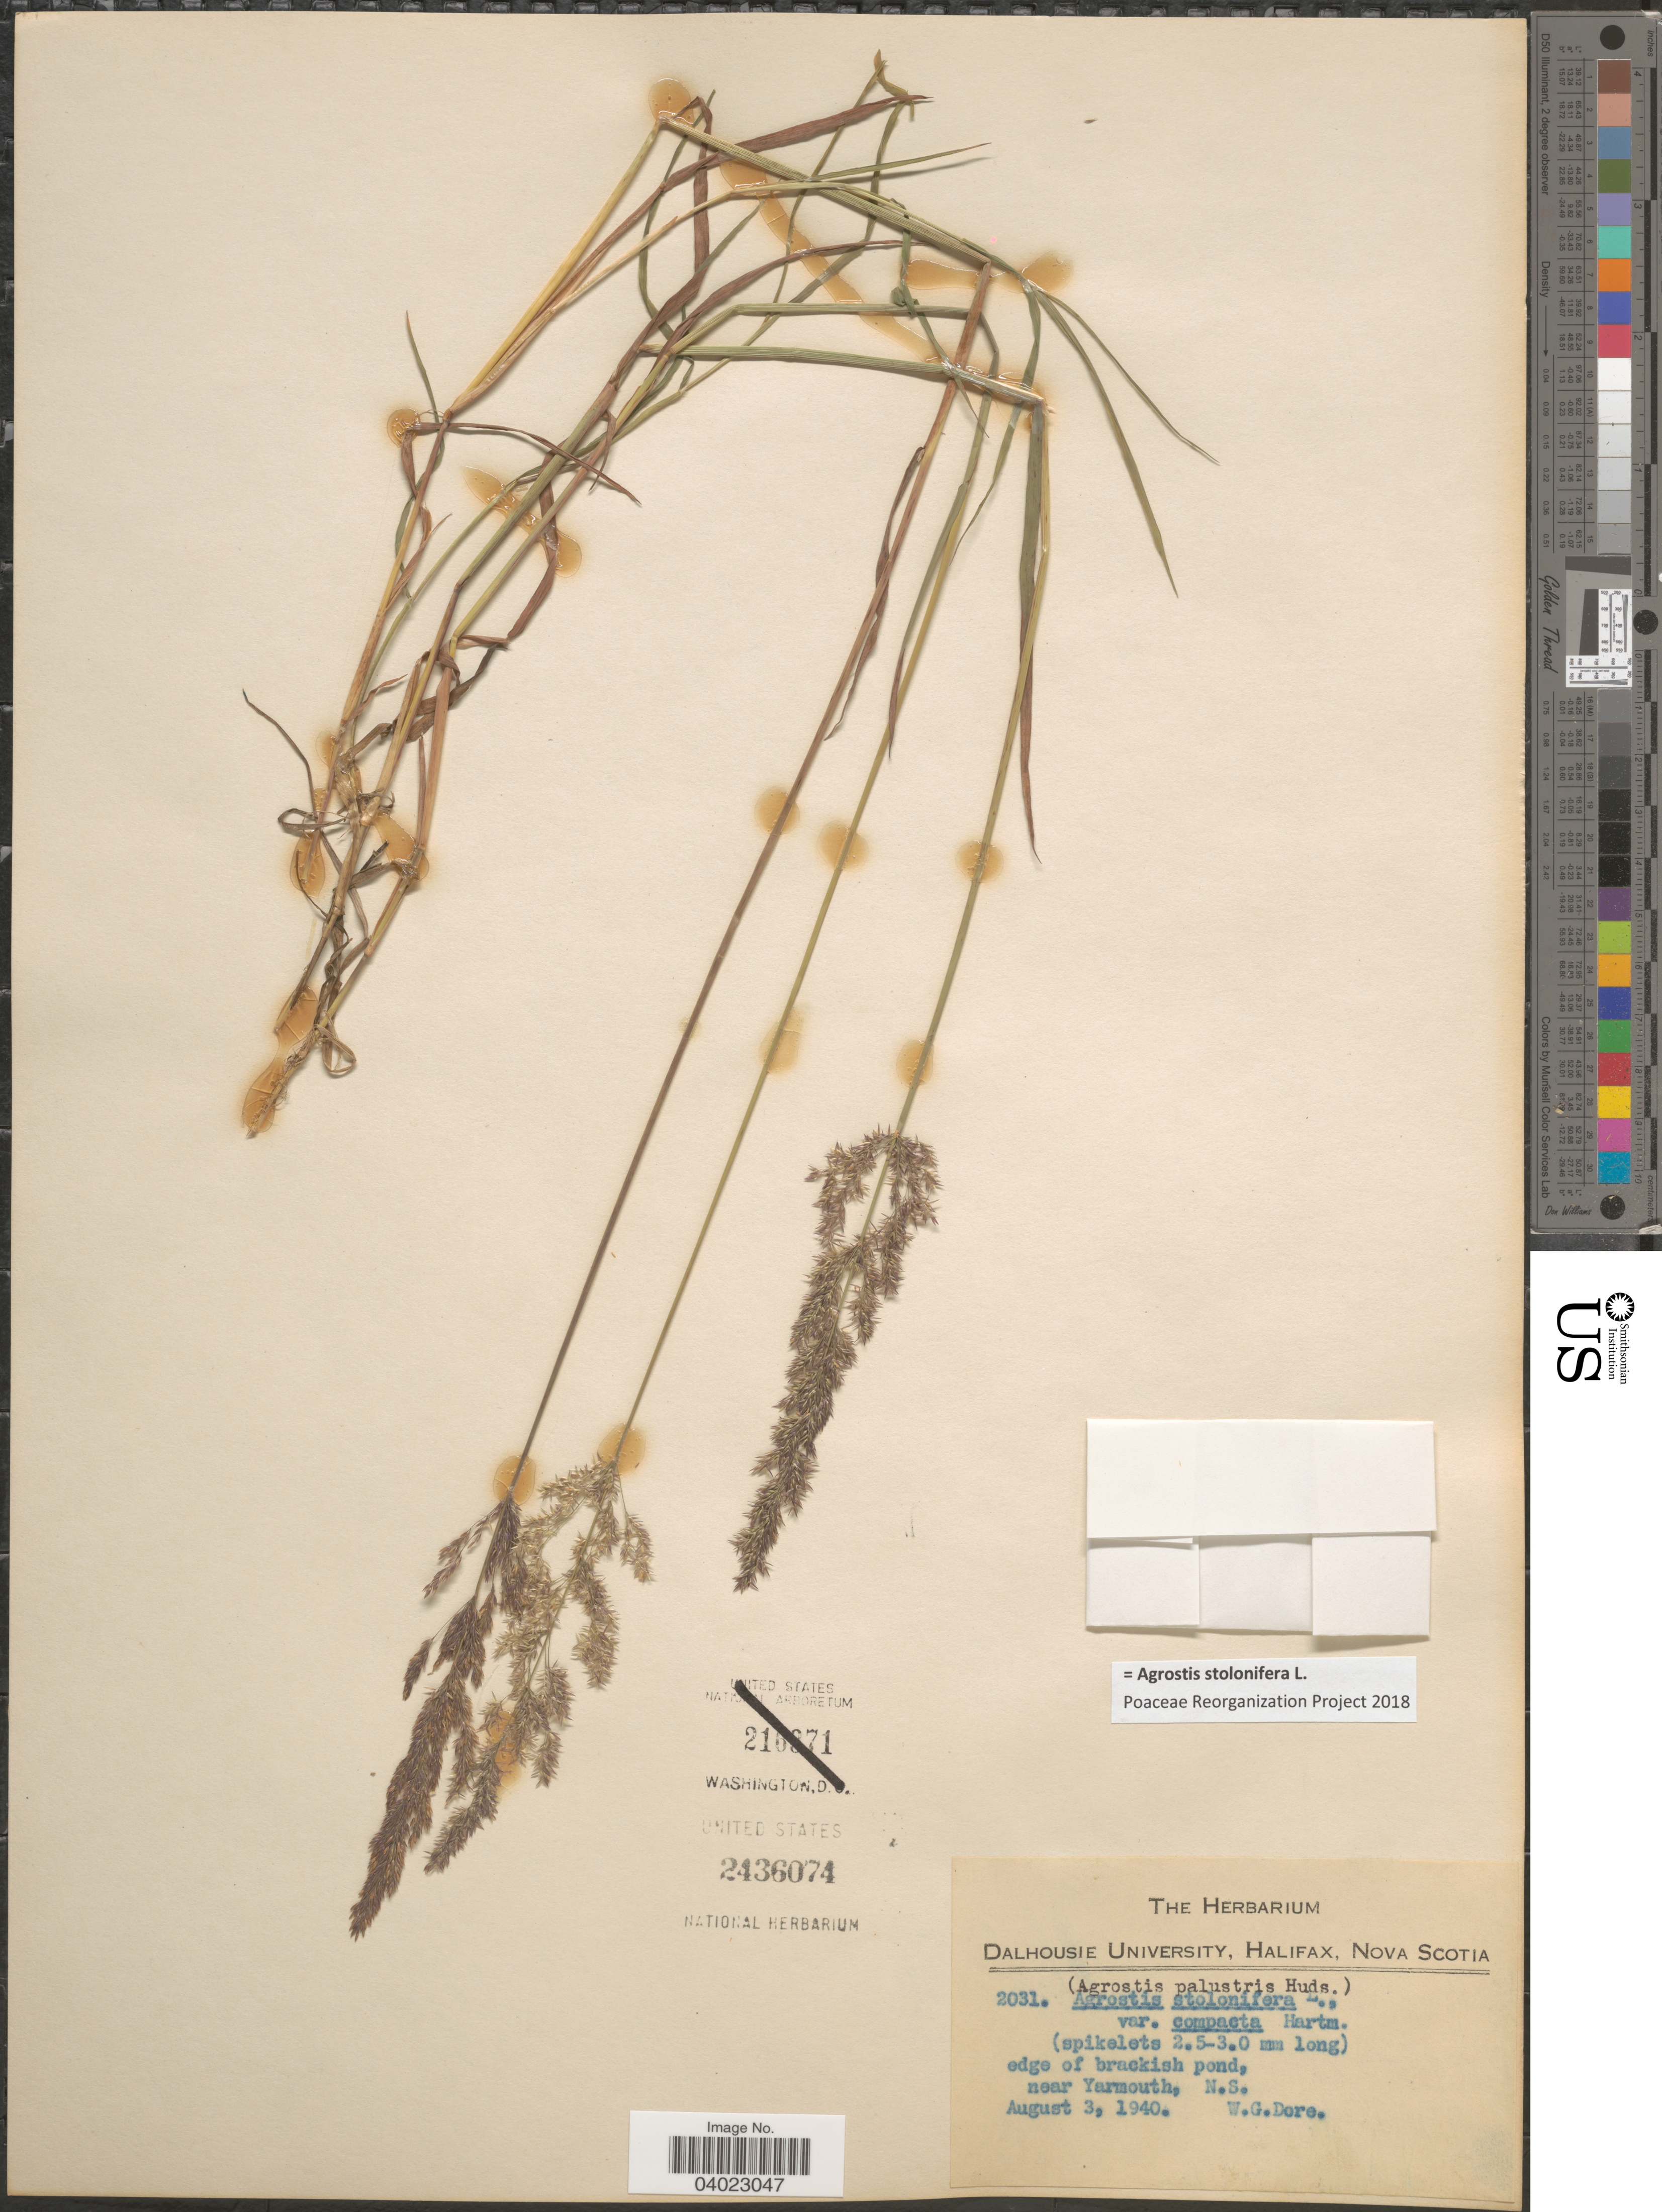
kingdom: Plantae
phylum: Tracheophyta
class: Liliopsida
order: Poales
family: Poaceae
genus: Agrostis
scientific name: Agrostis stolonifera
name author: L.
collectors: W. Dore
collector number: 2031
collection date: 1940-08-03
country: Canada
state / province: Nova Scotia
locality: Edge of brackish pond, near Yarmouth.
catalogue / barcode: US 2436074